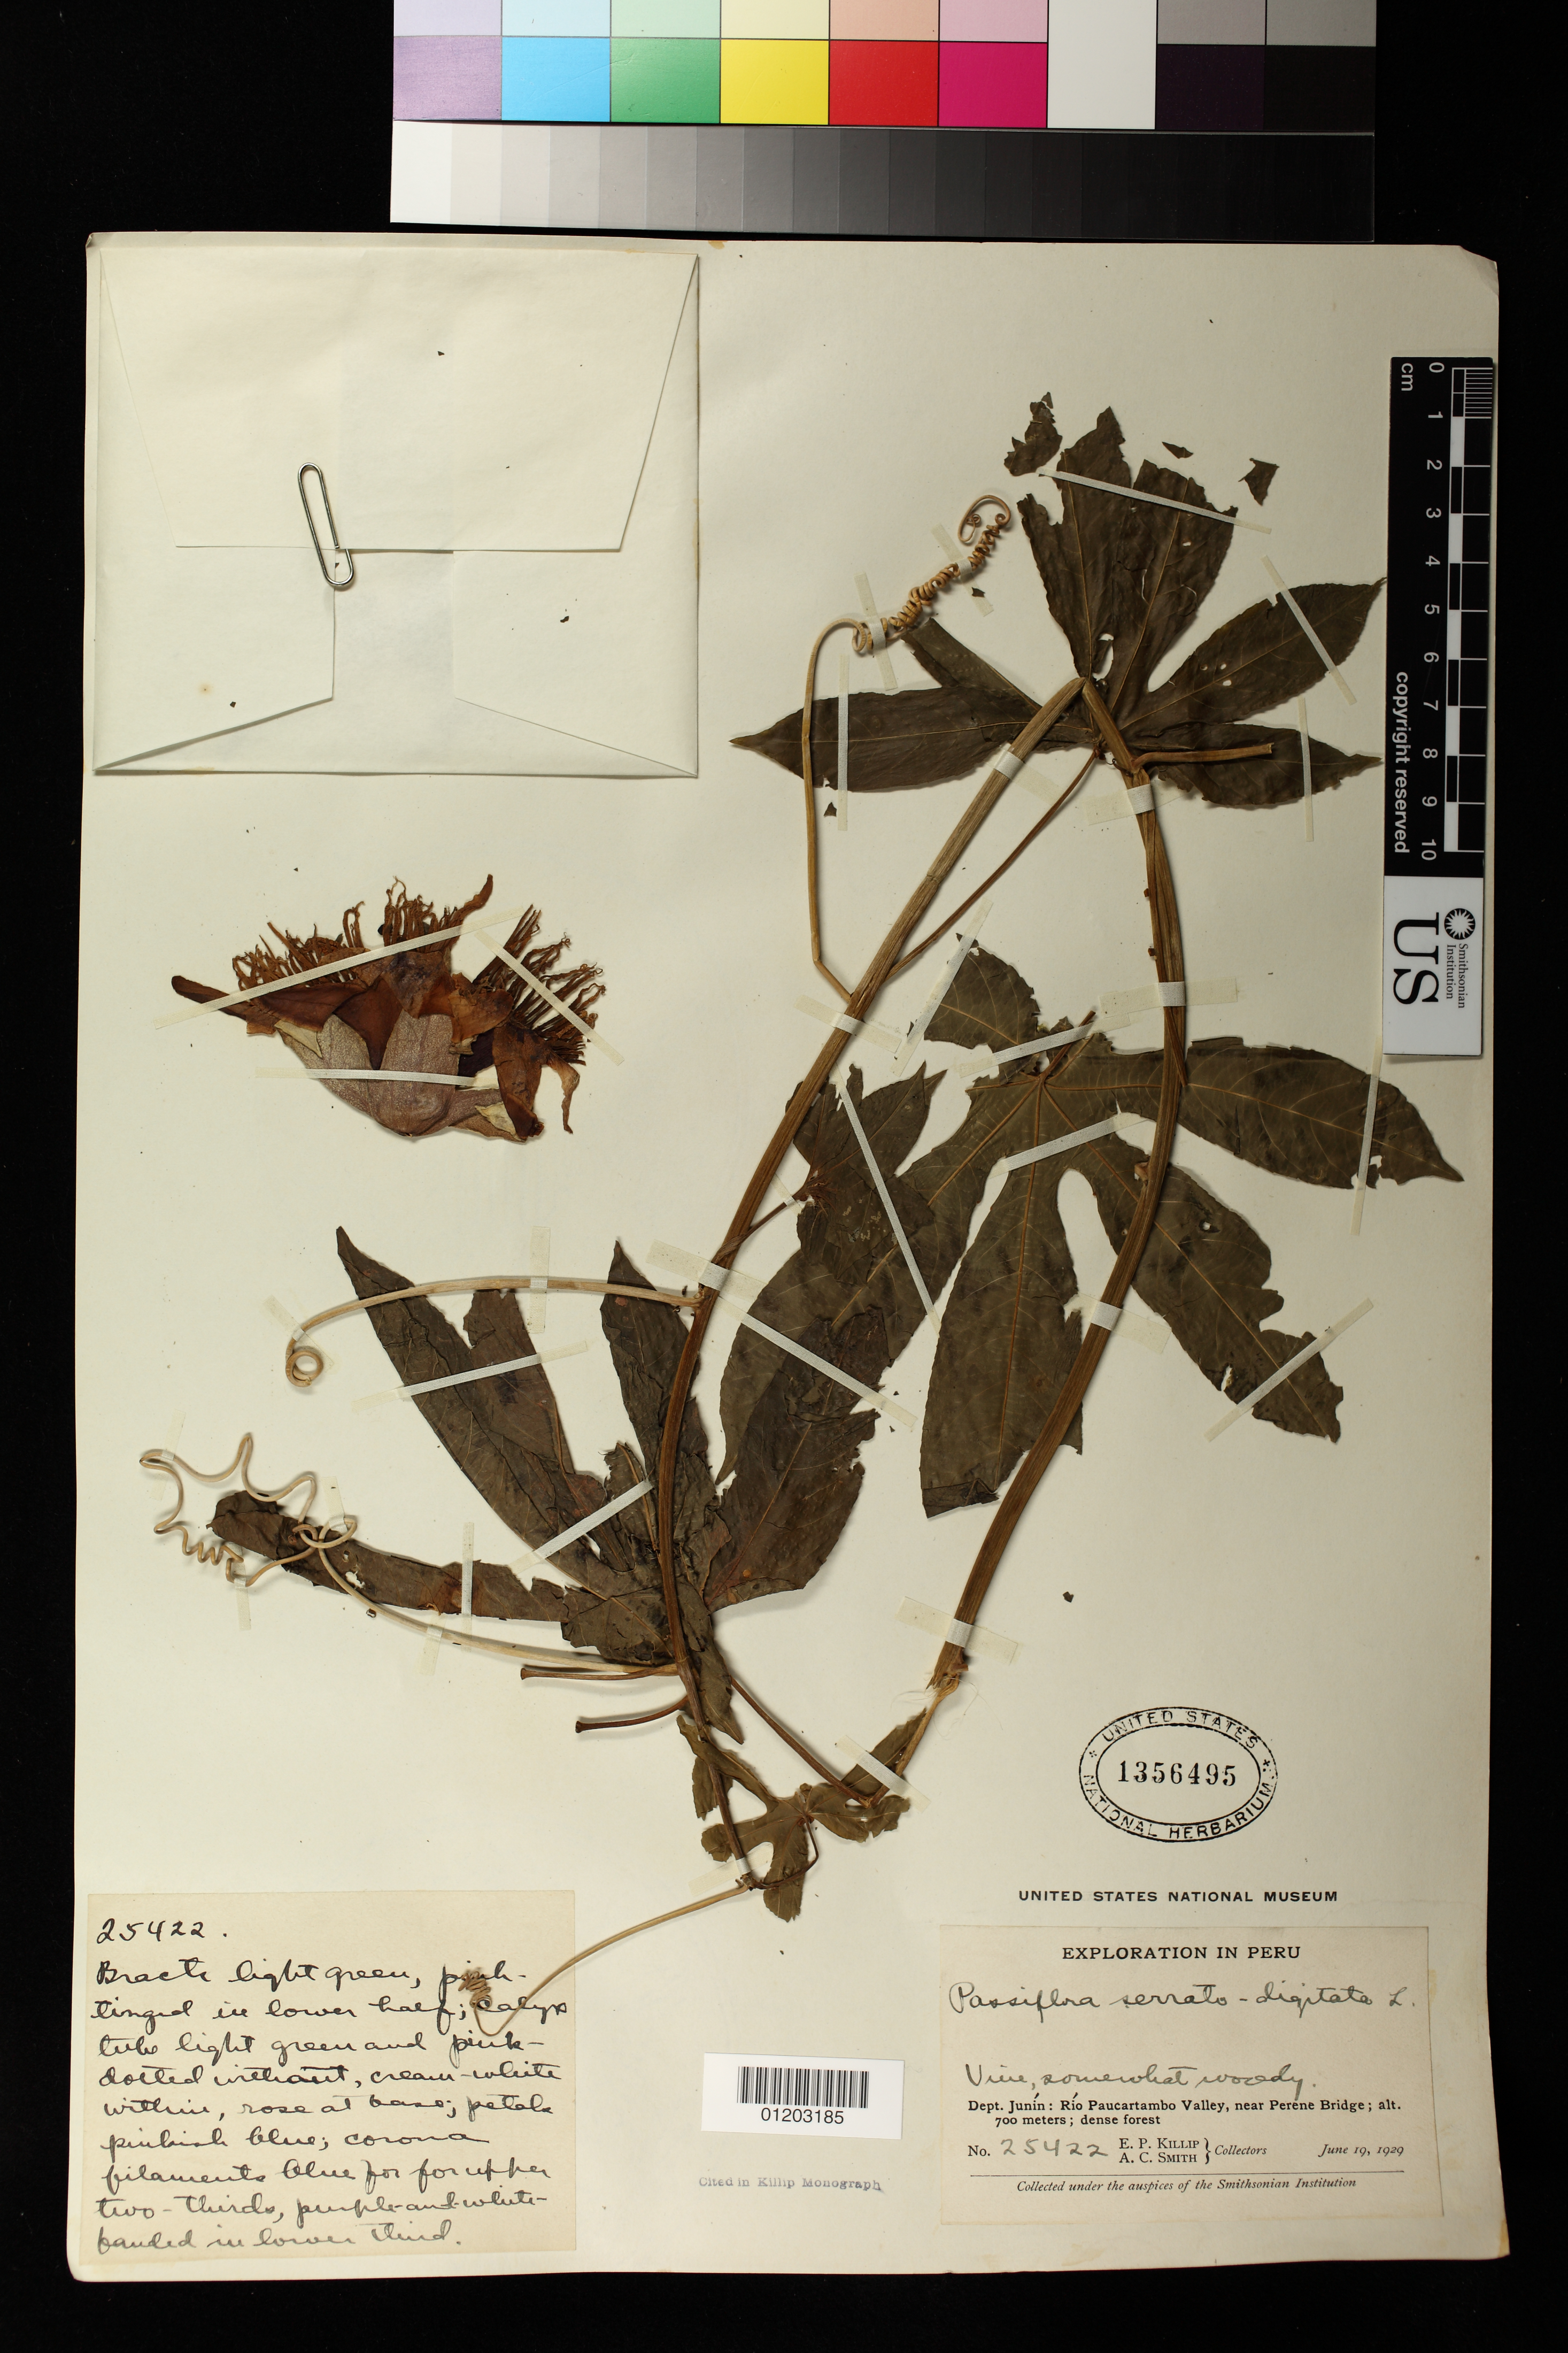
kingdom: Plantae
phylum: Tracheophyta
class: Magnoliopsida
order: Malpighiales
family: Passifloraceae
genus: Passiflora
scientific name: Passiflora serratodigitata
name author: L.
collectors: E. P. Killip & A. C. Smith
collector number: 25422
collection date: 1929-06-19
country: Peru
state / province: Junín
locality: Rio Paucartambo Valley, near Perene Bridge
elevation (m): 700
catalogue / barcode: US 1356495